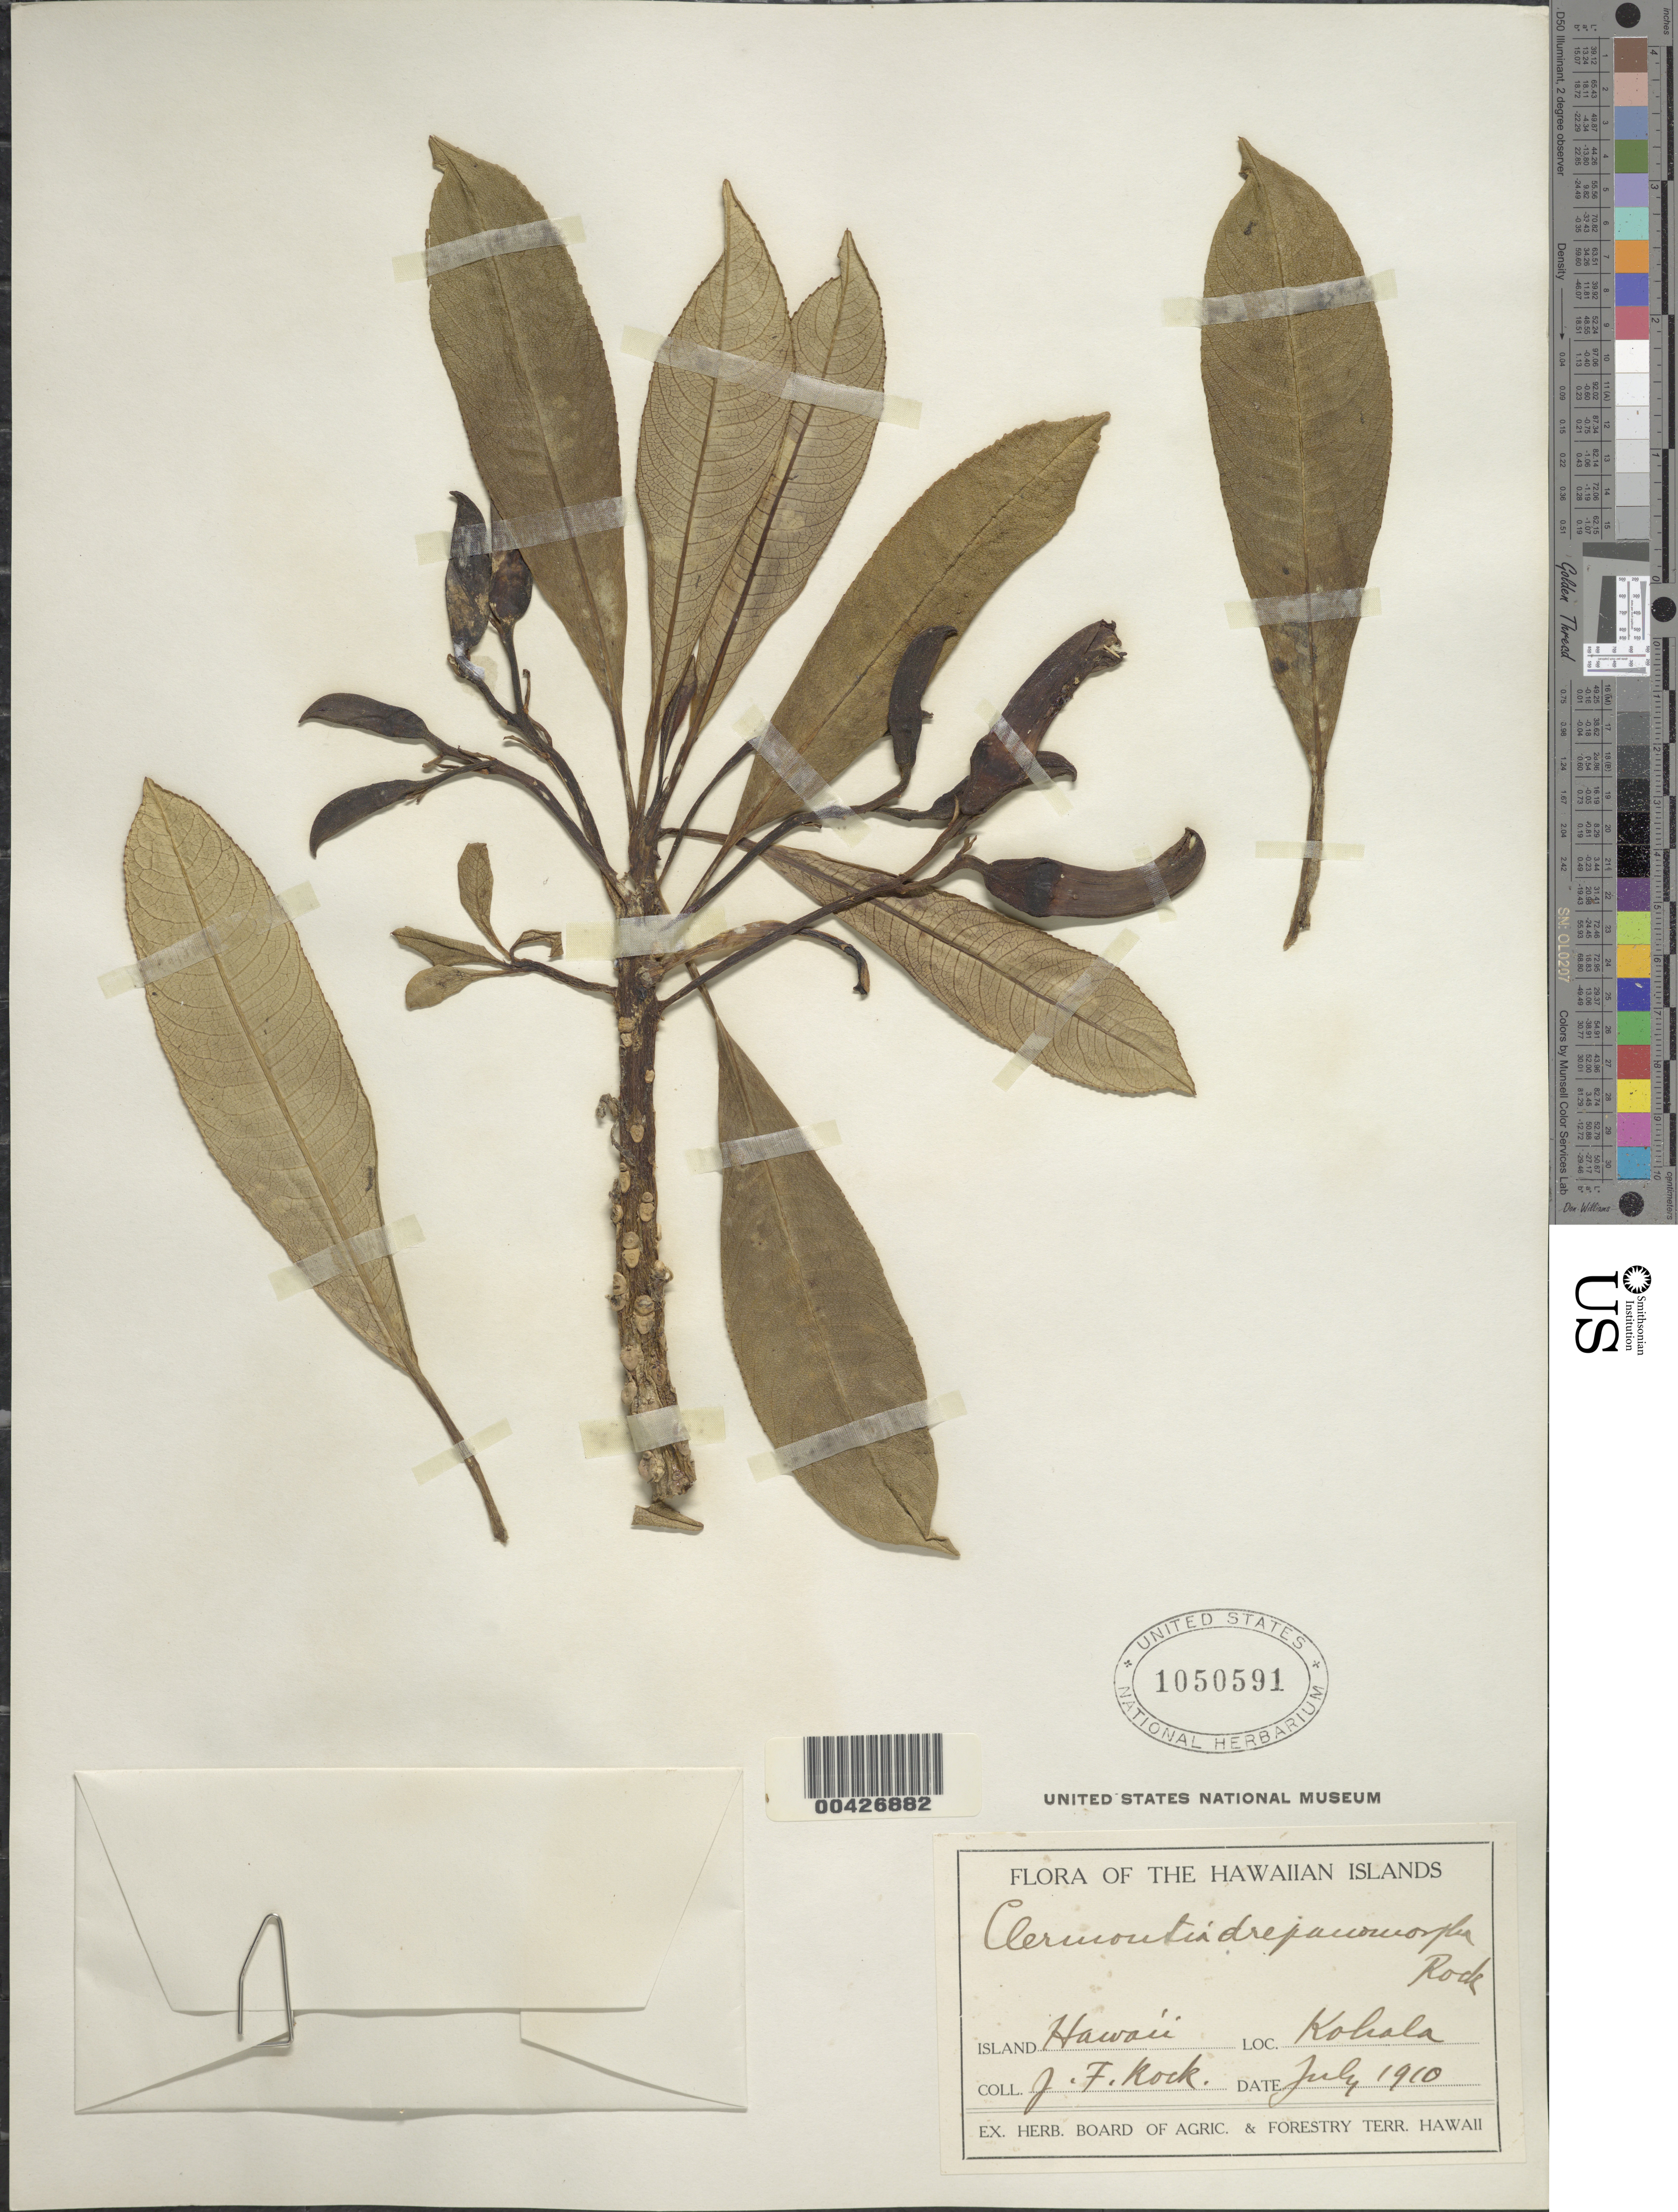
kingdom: Plantae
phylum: Tracheophyta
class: Magnoliopsida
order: Asterales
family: Campanulaceae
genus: Clermontia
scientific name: Clermontia drepanomorpha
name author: Rock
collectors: J. F. Rock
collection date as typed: Jul 1910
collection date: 1910-07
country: United States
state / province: Hawaii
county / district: Hawaii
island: Hawaii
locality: Kohala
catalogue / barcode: US 1050591